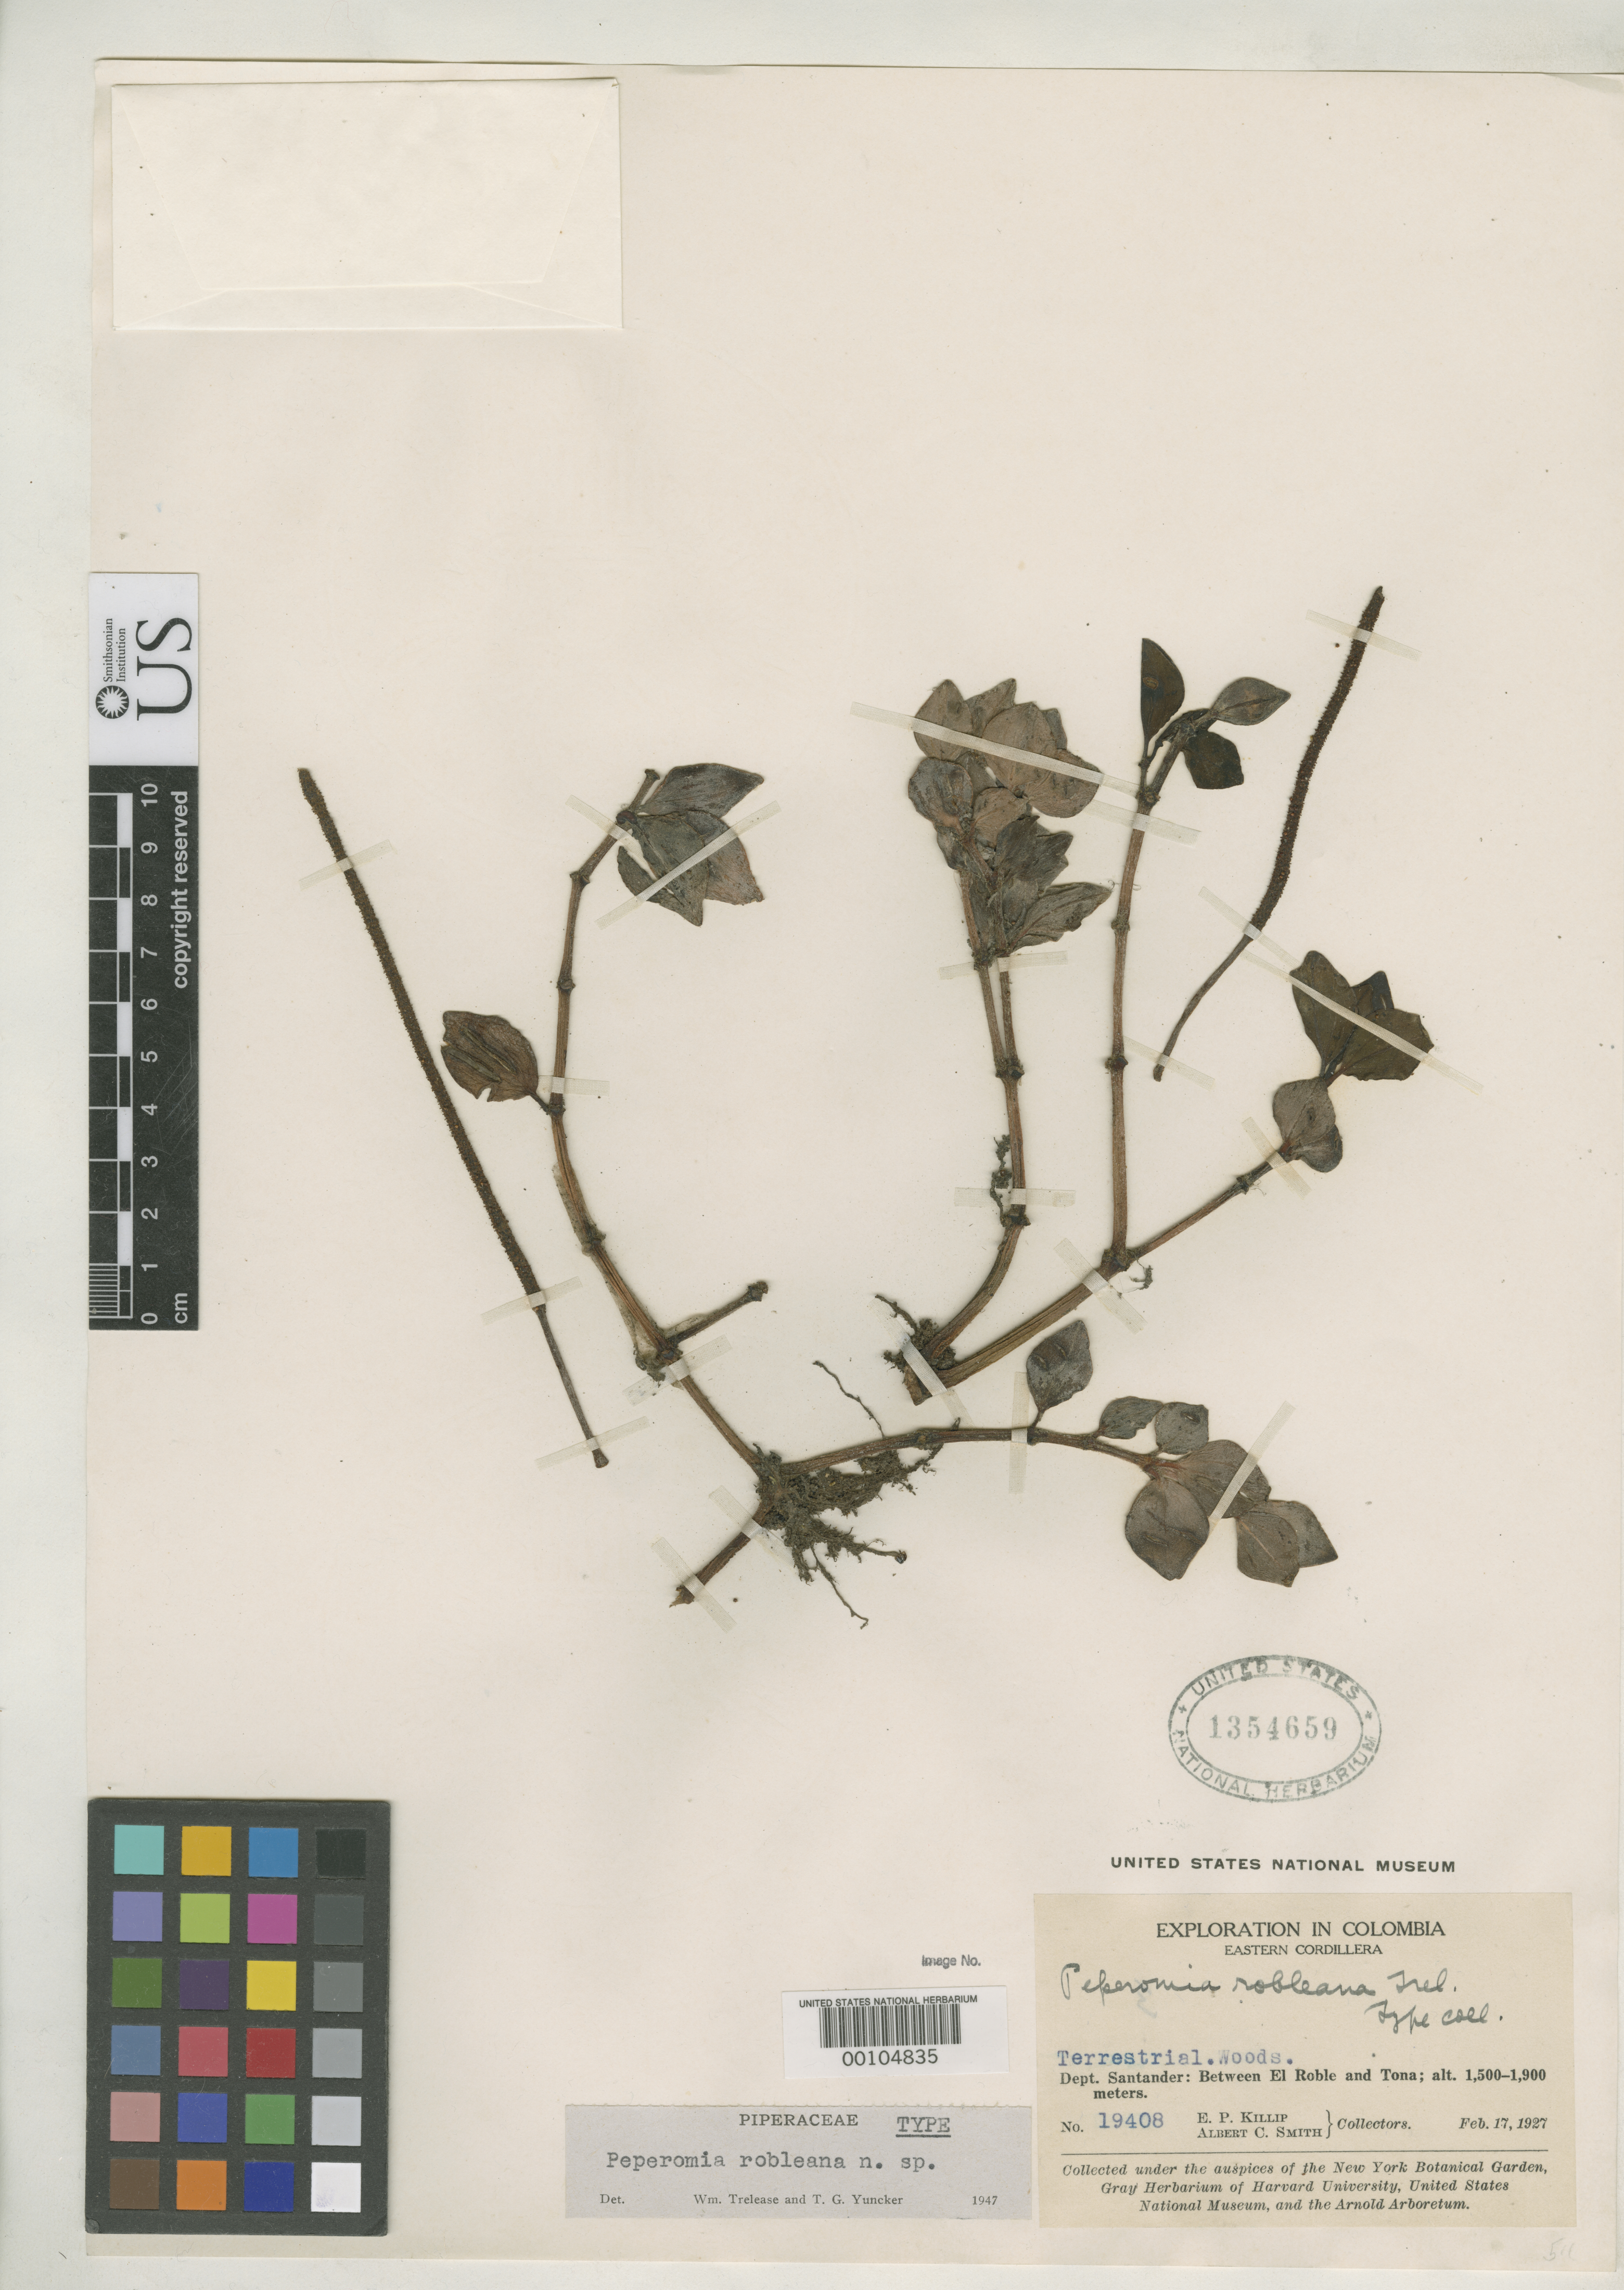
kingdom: Plantae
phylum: Tracheophyta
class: Magnoliopsida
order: Piperales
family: Piperaceae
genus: Peperomia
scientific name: Peperomia robleana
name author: Trel. & Yunck.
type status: Holotype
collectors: E. P. Killip & A. C. Smith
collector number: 19408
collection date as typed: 17 Feb 1927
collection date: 1927-02-17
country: Colombia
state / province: Santander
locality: Between El Roble and Tona.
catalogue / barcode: US 1354659